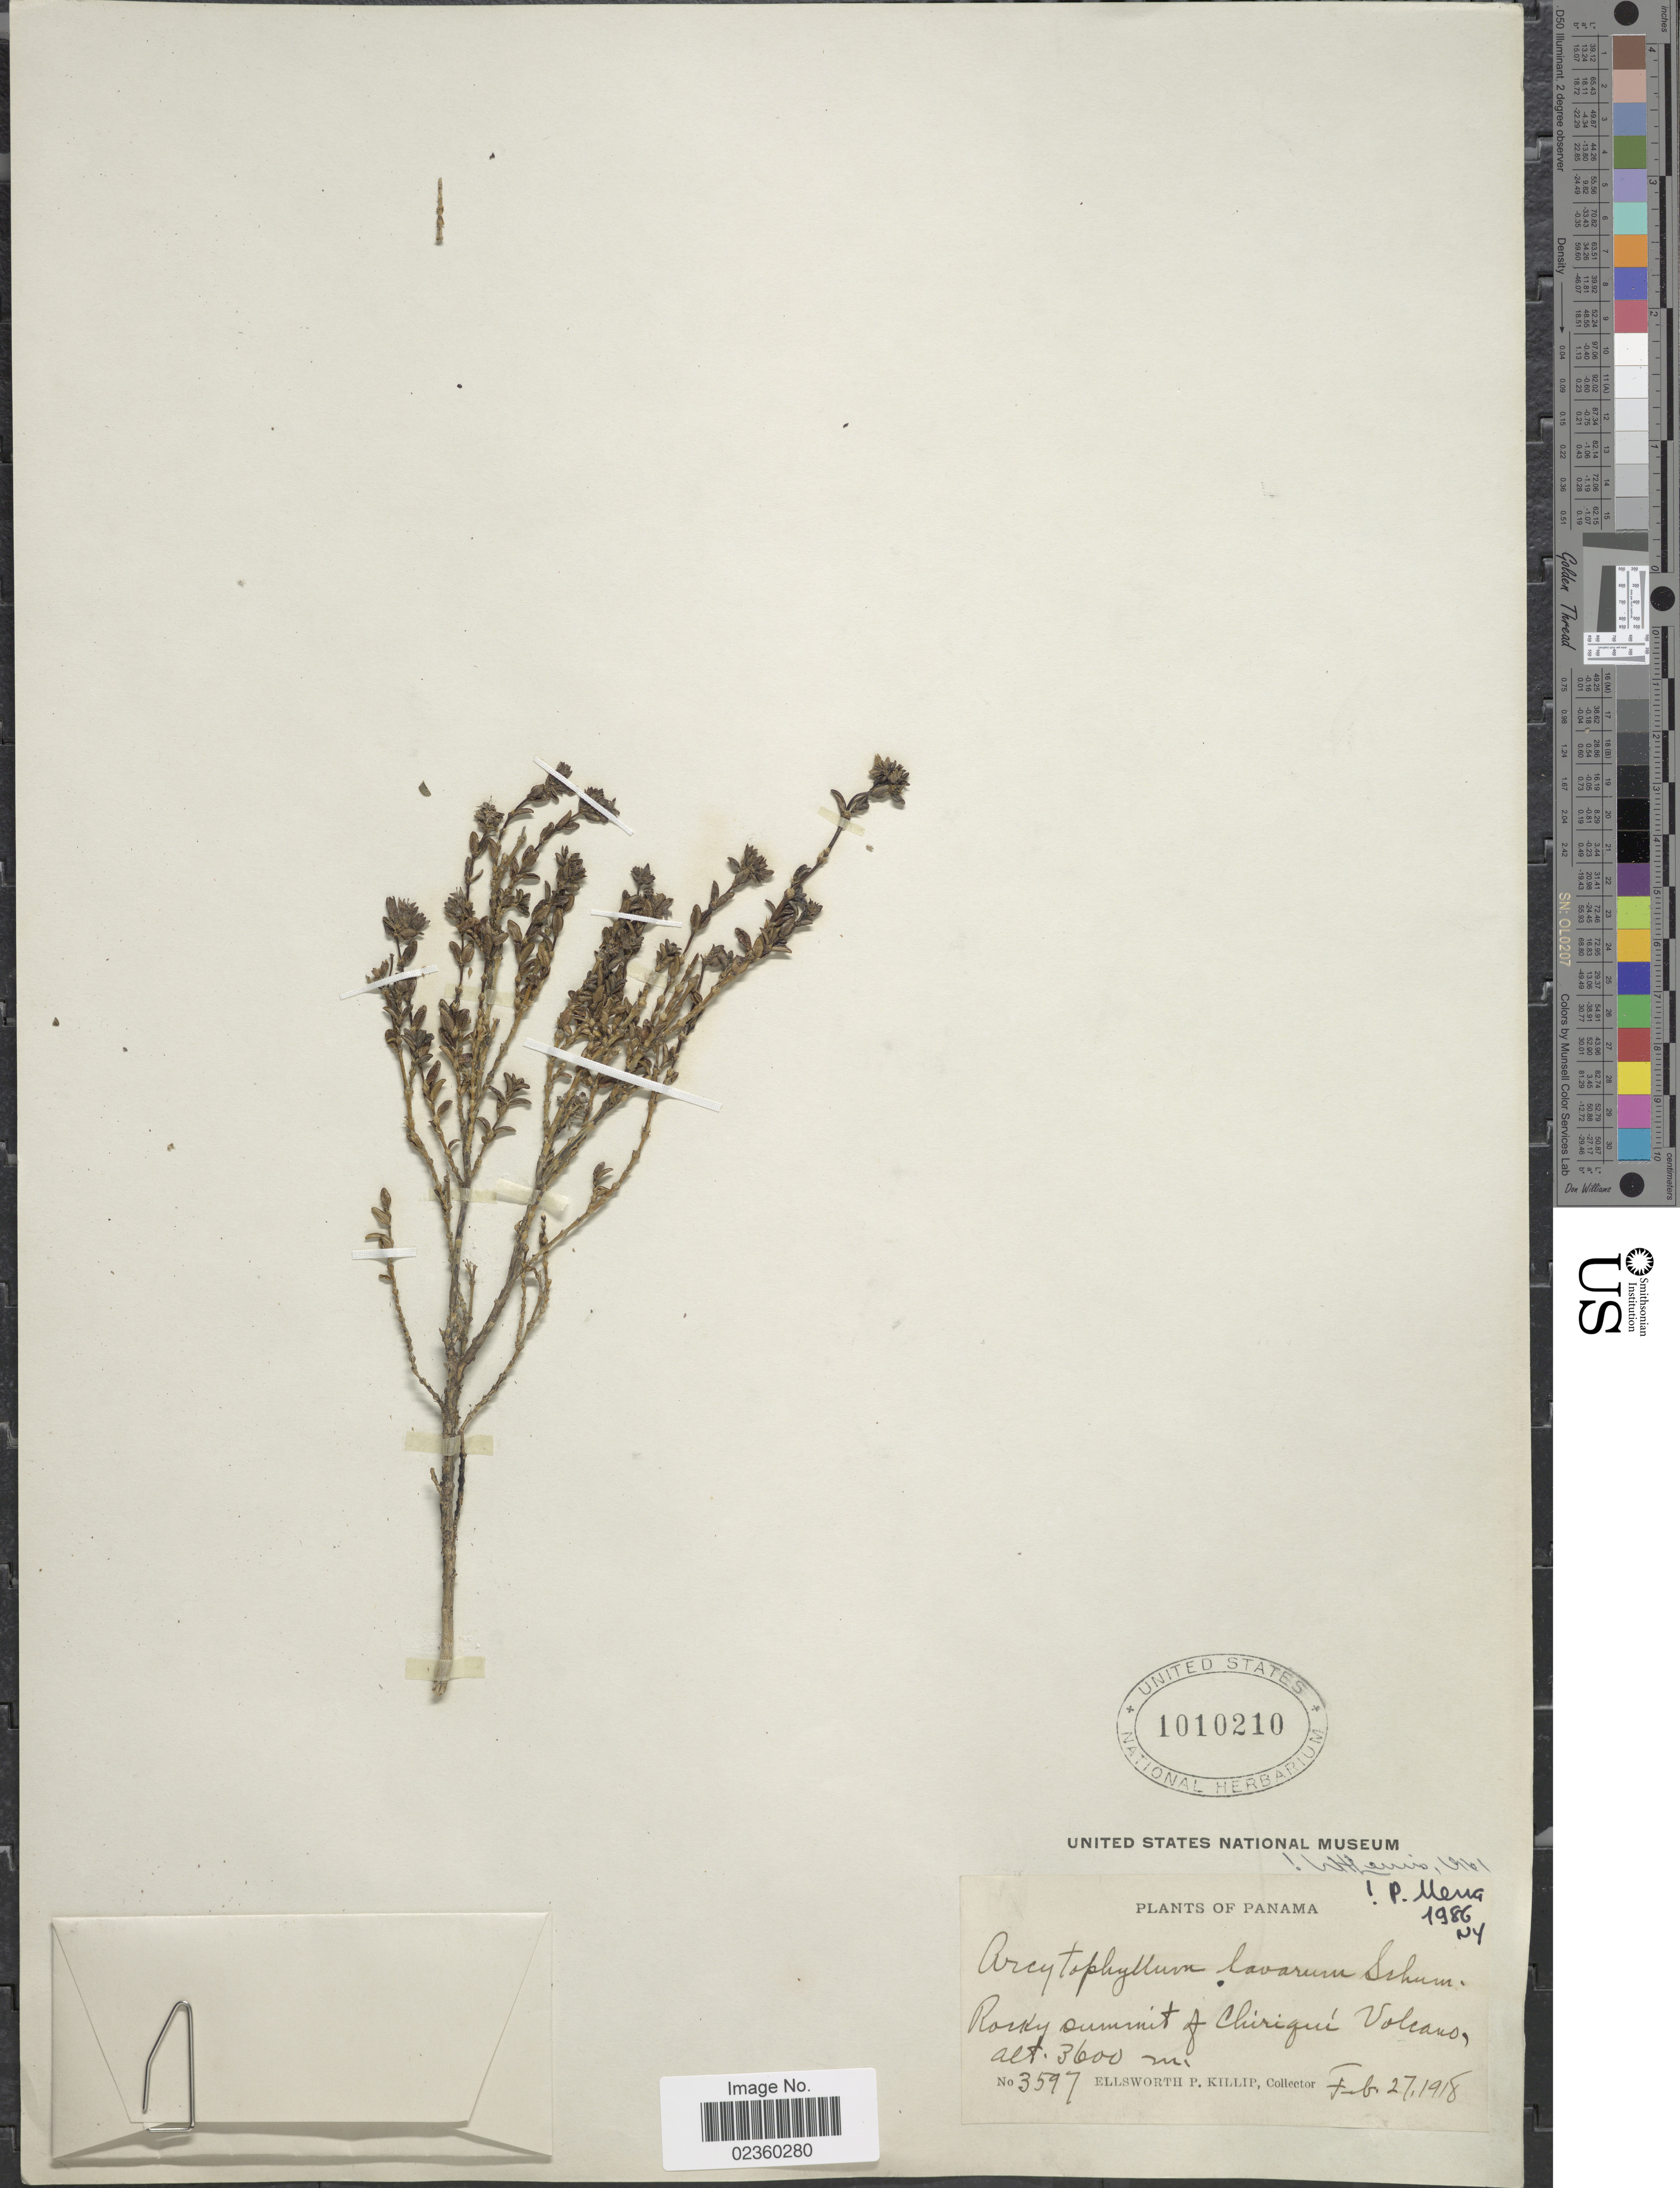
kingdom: Plantae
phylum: Tracheophyta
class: Magnoliopsida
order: Gentianales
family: Rubiaceae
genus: Arcytophyllum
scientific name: Arcytophyllum lavarum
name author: K. Schum. ex Standl.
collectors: E. P. Killip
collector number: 3597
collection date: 1918-02-27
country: Panama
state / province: Chiriqui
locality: Rocky summit of Chiriquí Volcano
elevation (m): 3600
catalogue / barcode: US 1010210